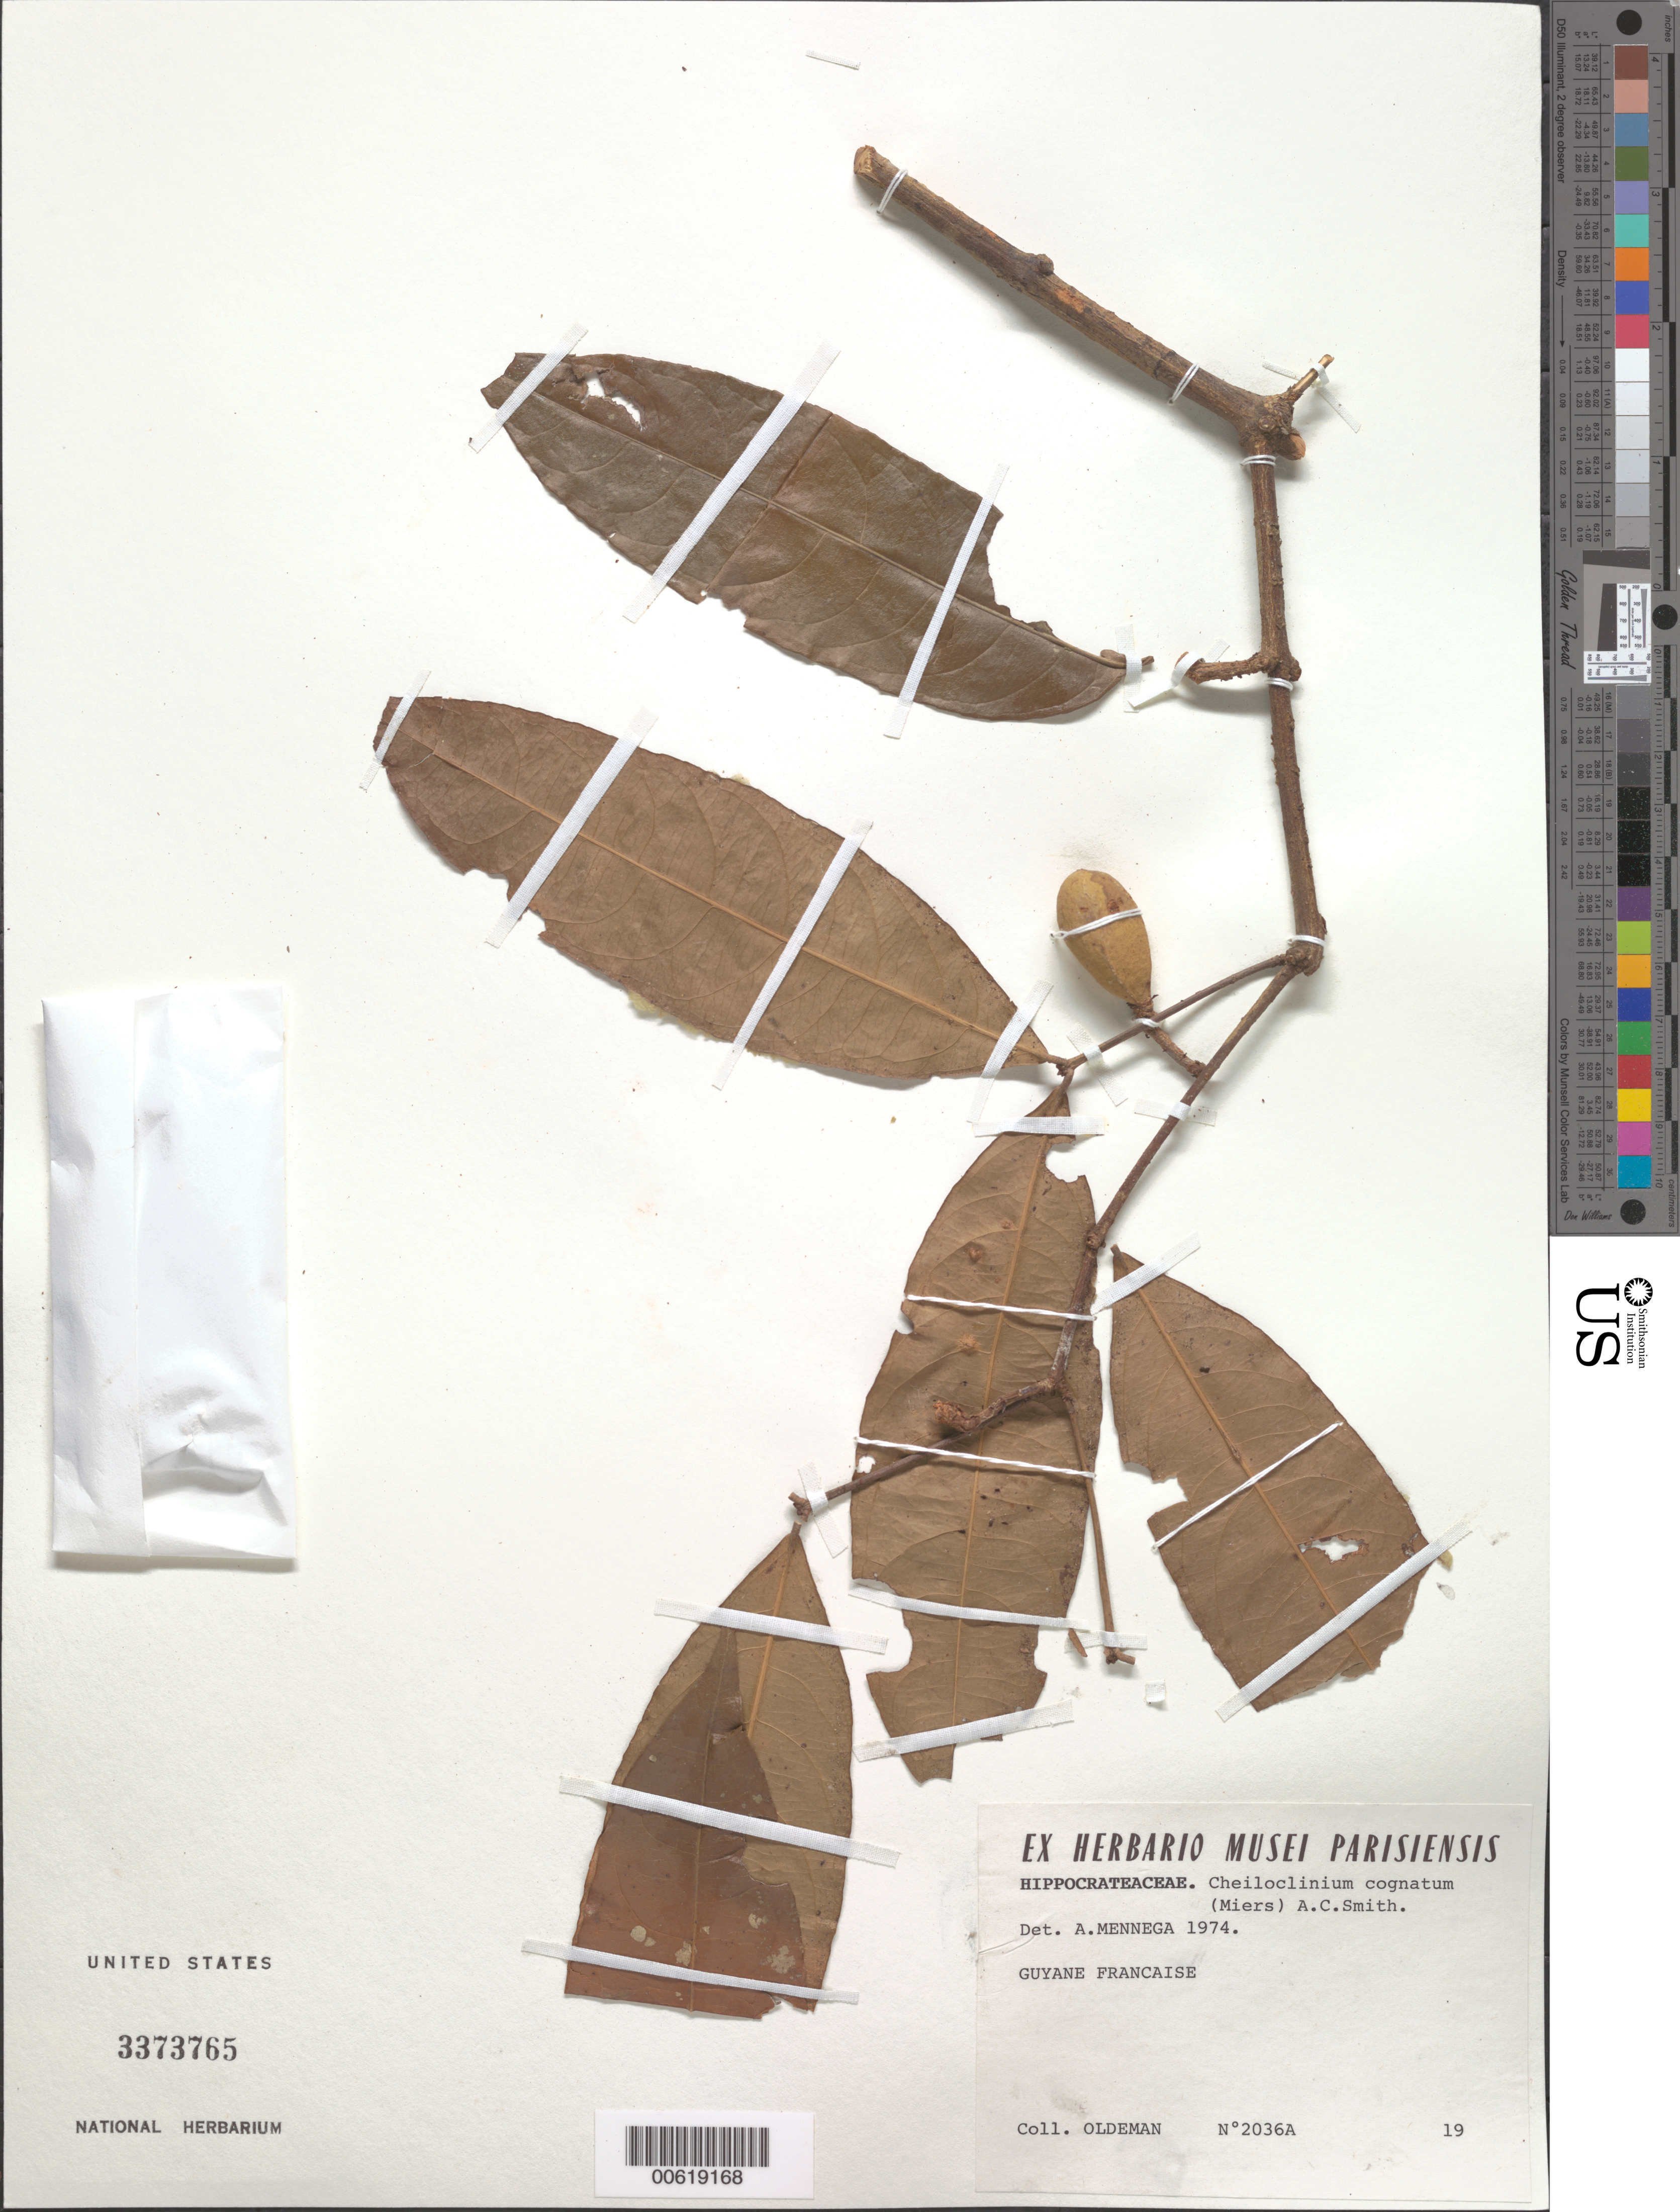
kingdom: Plantae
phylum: Tracheophyta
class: Magnoliopsida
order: Celastrales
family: Celastraceae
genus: Cheiloclinium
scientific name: Cheiloclinium cognatum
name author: (Miers) A.C. Sm.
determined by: Mennega, A. M. W.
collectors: R. Oldeman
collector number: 2036 a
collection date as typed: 14-Feb-66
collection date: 1966-02-14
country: French Guiana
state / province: Saint-Laurent-du-Maroni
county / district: Saül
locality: Saül, 1.4 km E of, sur la piste-Carbet-Maïs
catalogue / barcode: US 3373765